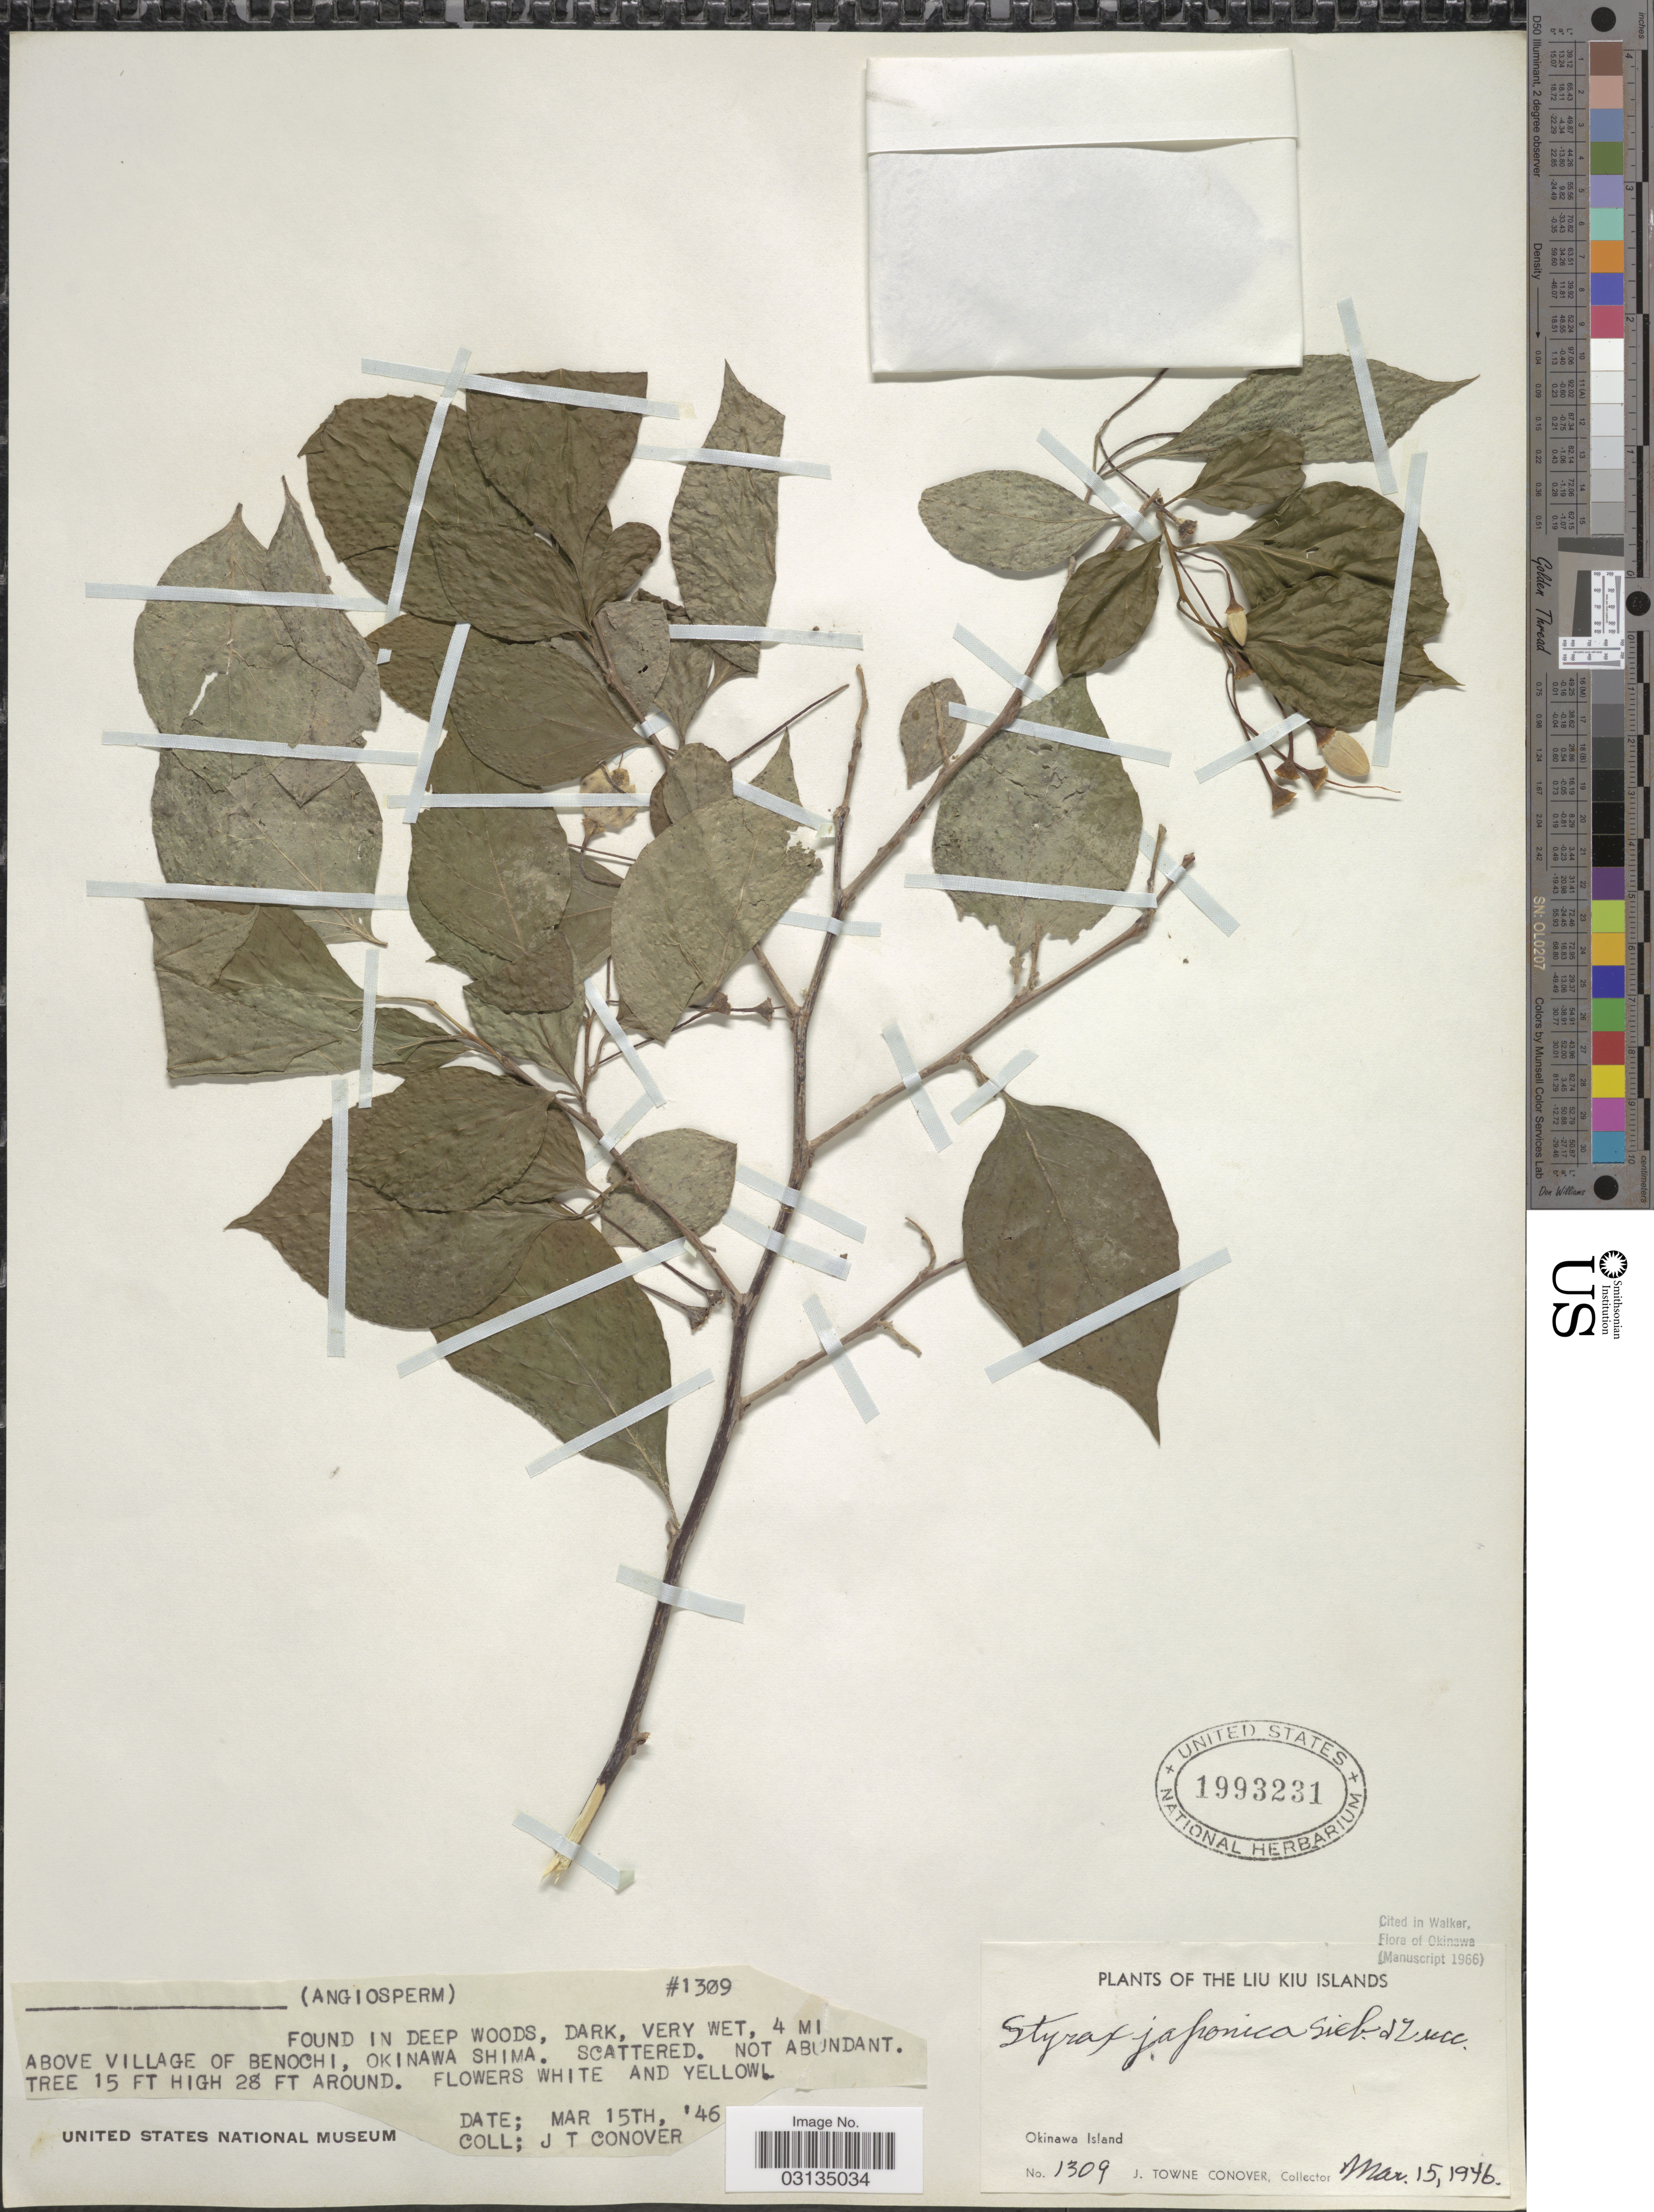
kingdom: Plantae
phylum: Tracheophyta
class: Magnoliopsida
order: Ericales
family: Styracaceae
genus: Styrax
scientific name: Styrax japonicus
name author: Siebold & Zucc.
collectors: J. T. Conover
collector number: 1309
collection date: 1946-03-15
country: Japan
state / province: Okinawa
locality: The Liu Kiu Islands, Okinawa Island, 4 mi above Village of Benochi, Okinawa Shima.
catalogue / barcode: US 1993231